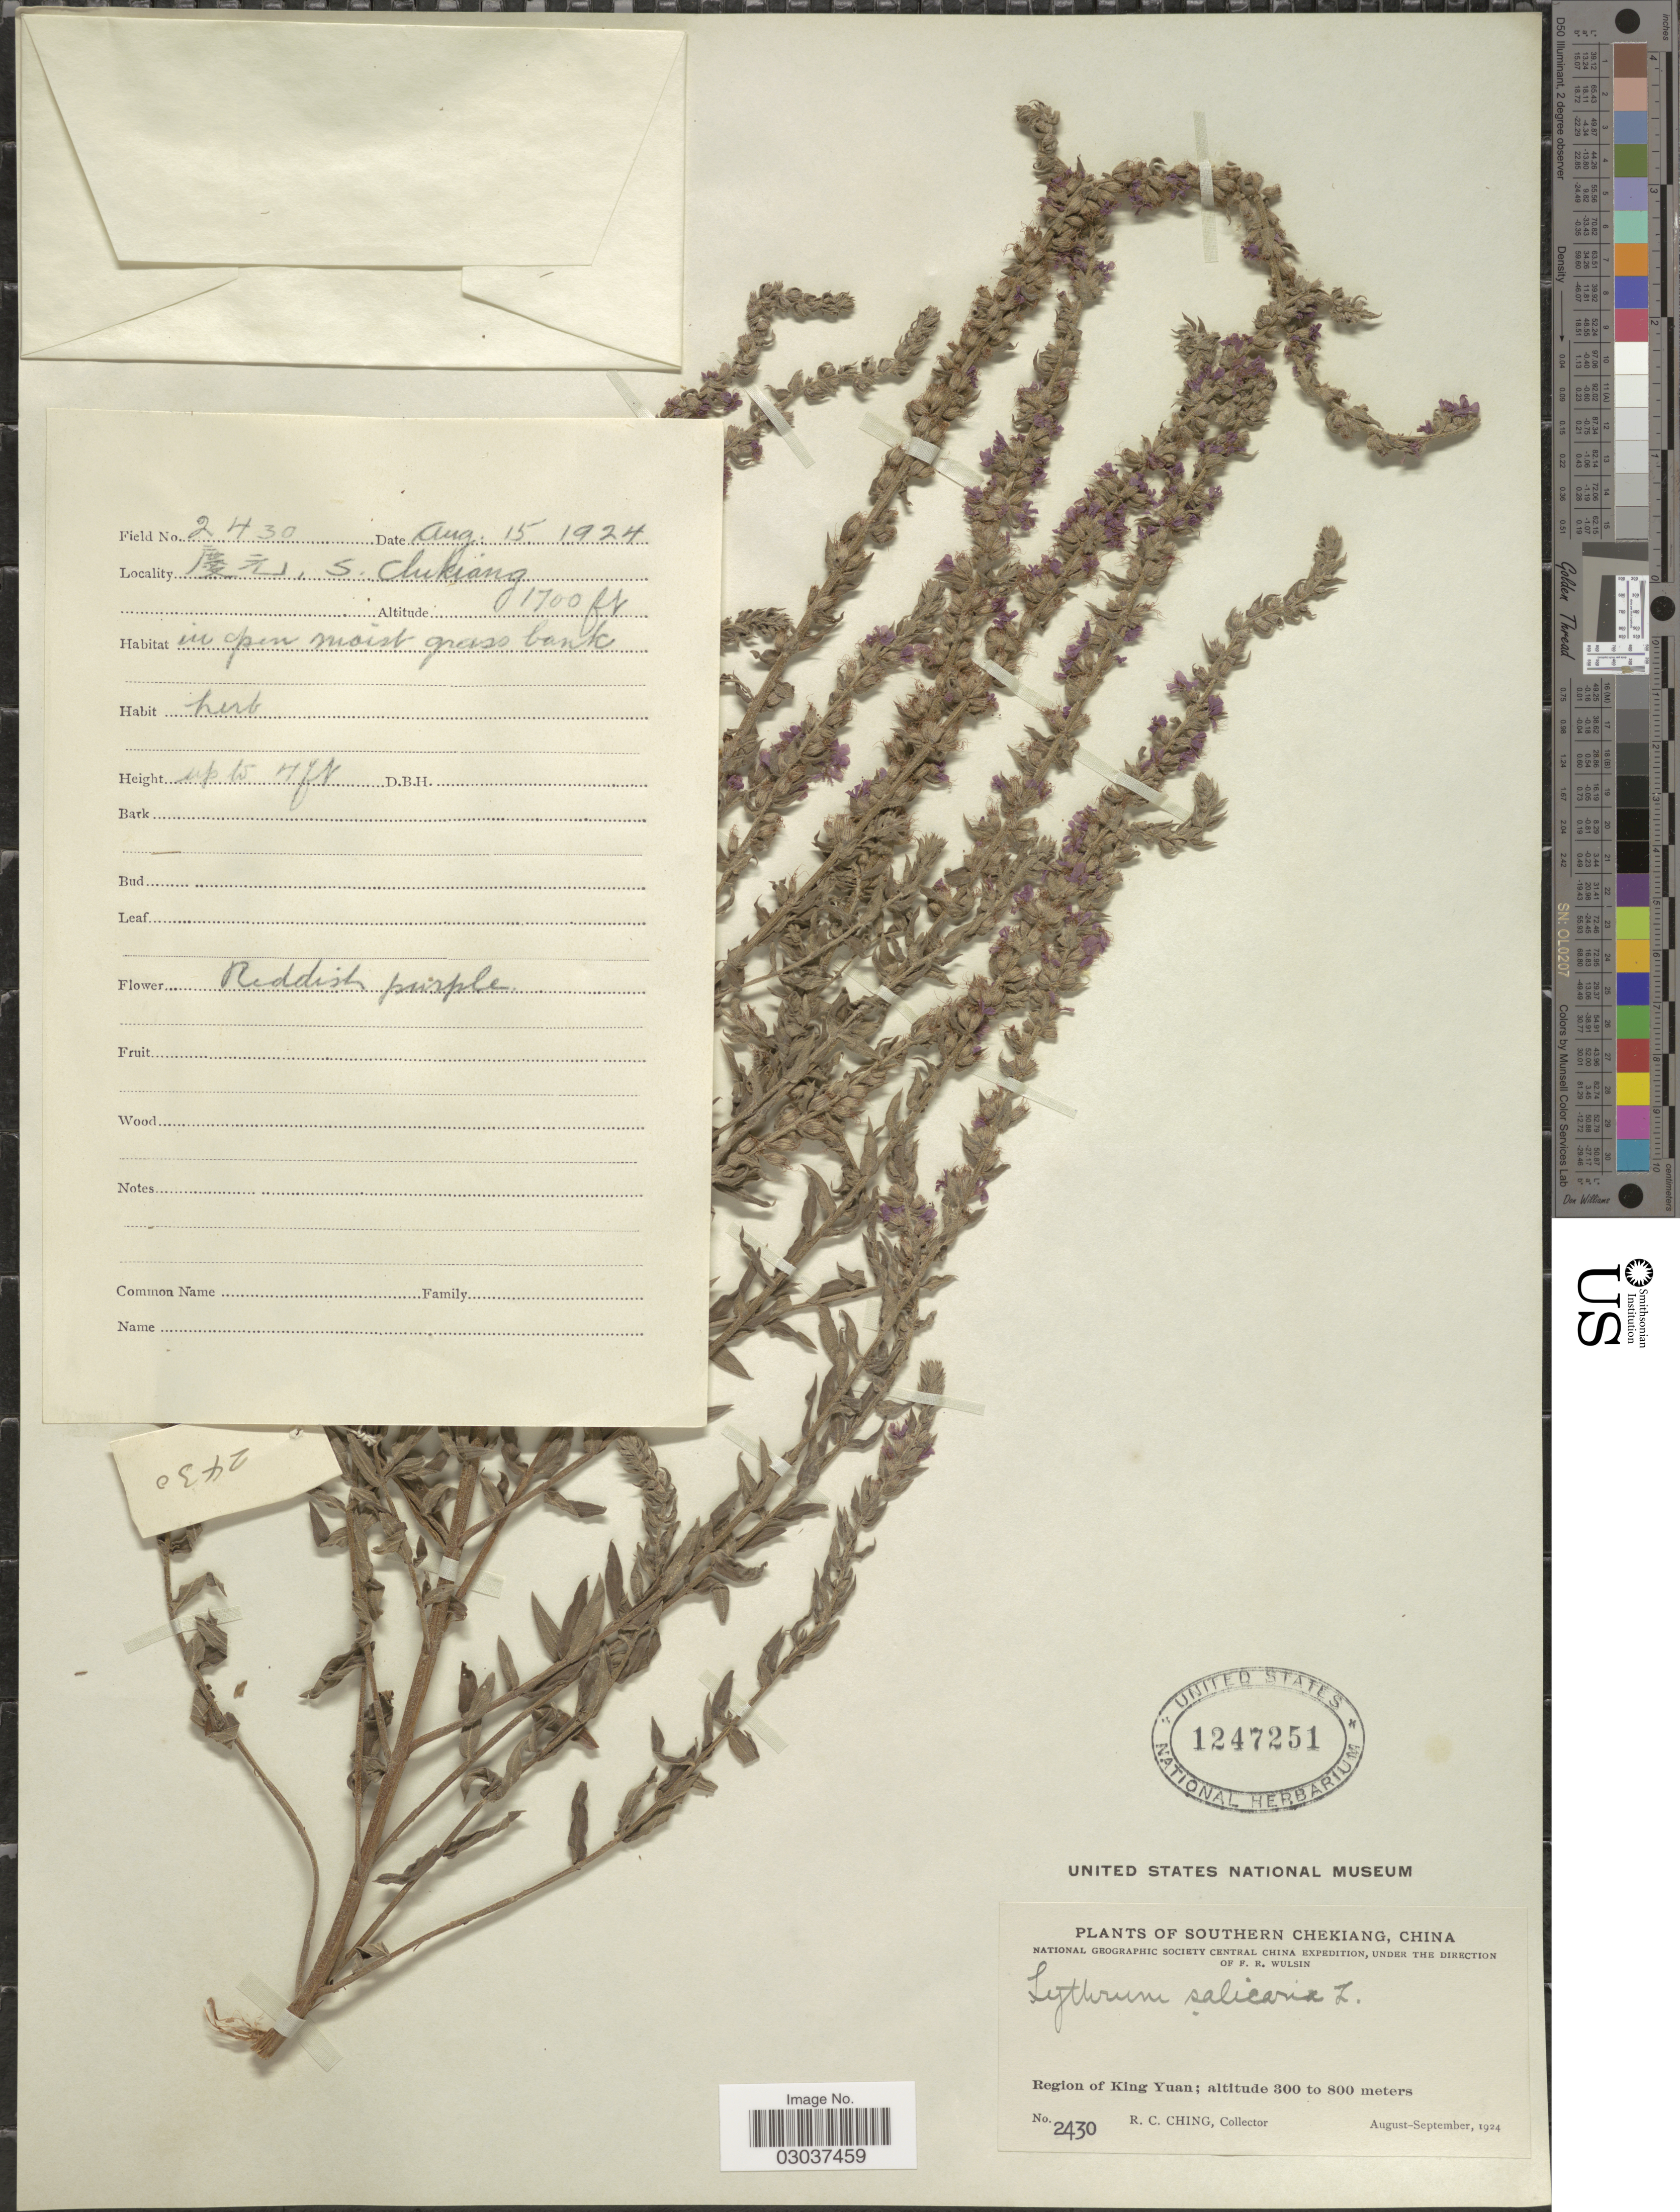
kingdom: Plantae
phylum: Tracheophyta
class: Magnoliopsida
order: Myrtales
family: Lythraceae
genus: Lythrum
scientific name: Lythrum salicaria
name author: L.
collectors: R. C. Ching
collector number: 2430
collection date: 1924-08-15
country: China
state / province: Zhejiang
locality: Southern Chekiang. Region of King Yuan.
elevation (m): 518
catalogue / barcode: US 1247251